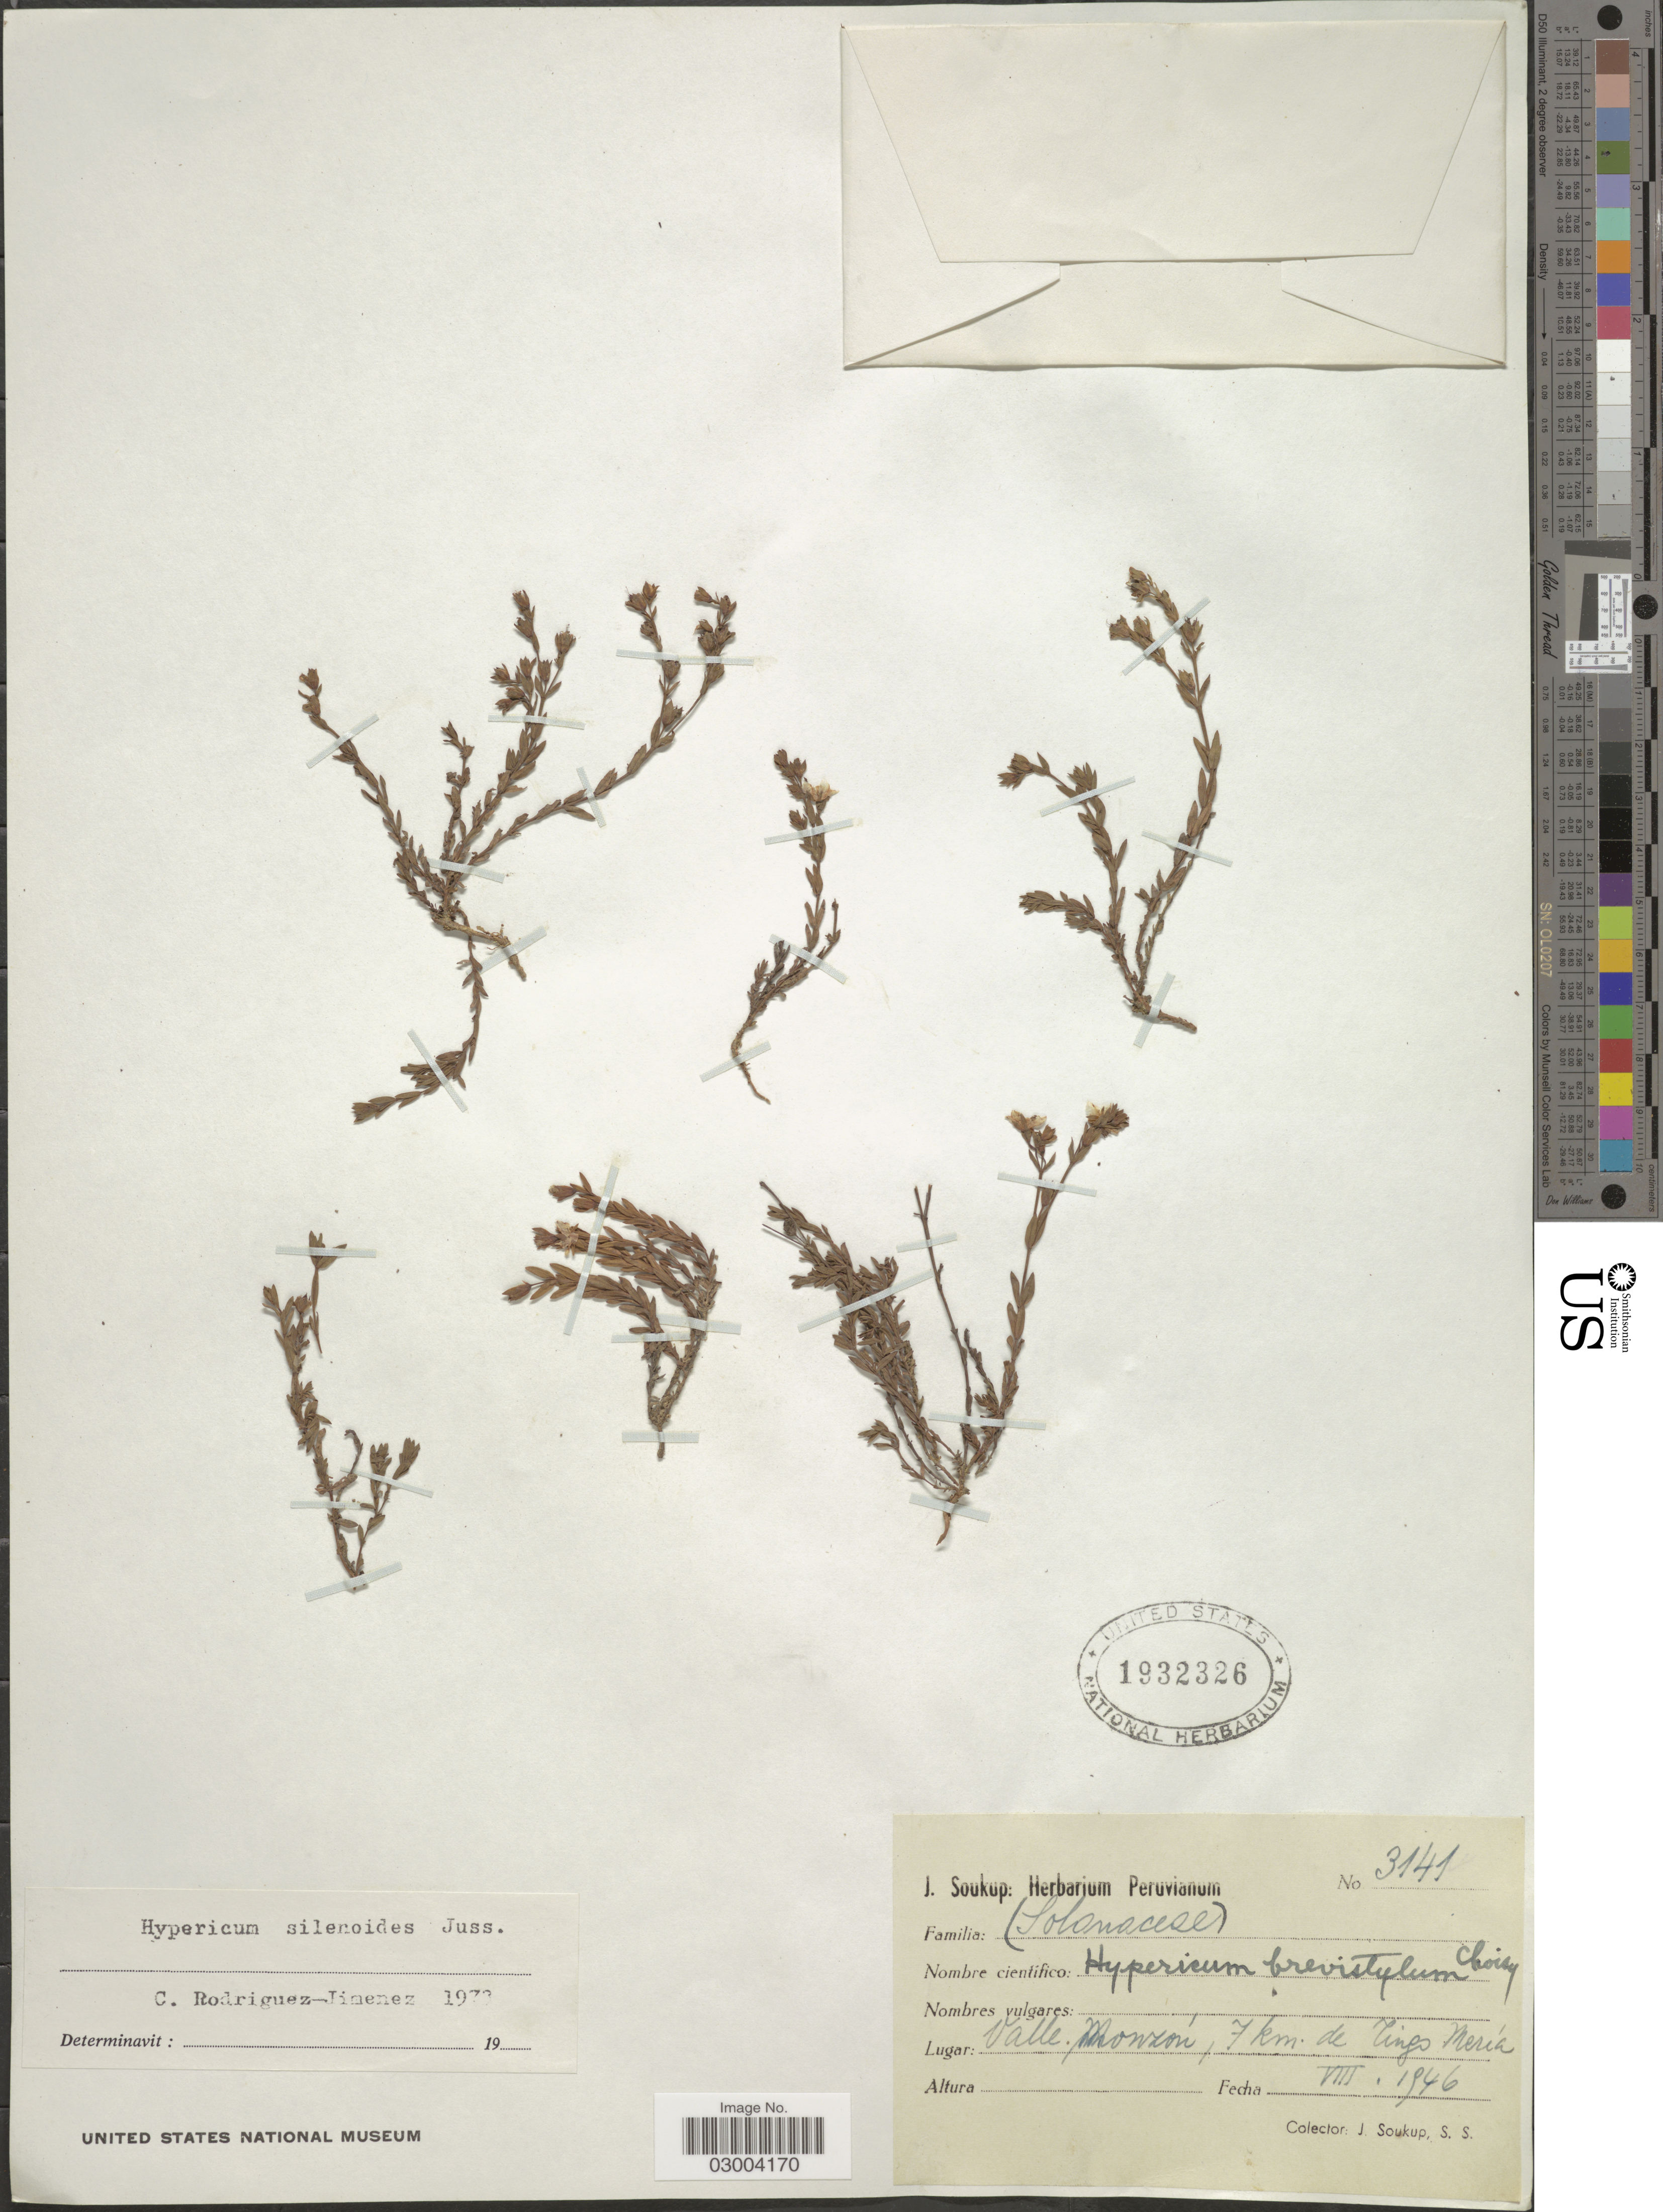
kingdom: Plantae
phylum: Tracheophyta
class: Magnoliopsida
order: Malpighiales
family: Hypericaceae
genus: Hypericum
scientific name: Hypericum silenoides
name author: Juss.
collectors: J. Soukup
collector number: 3141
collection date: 1946-08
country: Peru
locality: Valle, Monzón, 7 km. de Tingo María.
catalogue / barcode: US 1932326